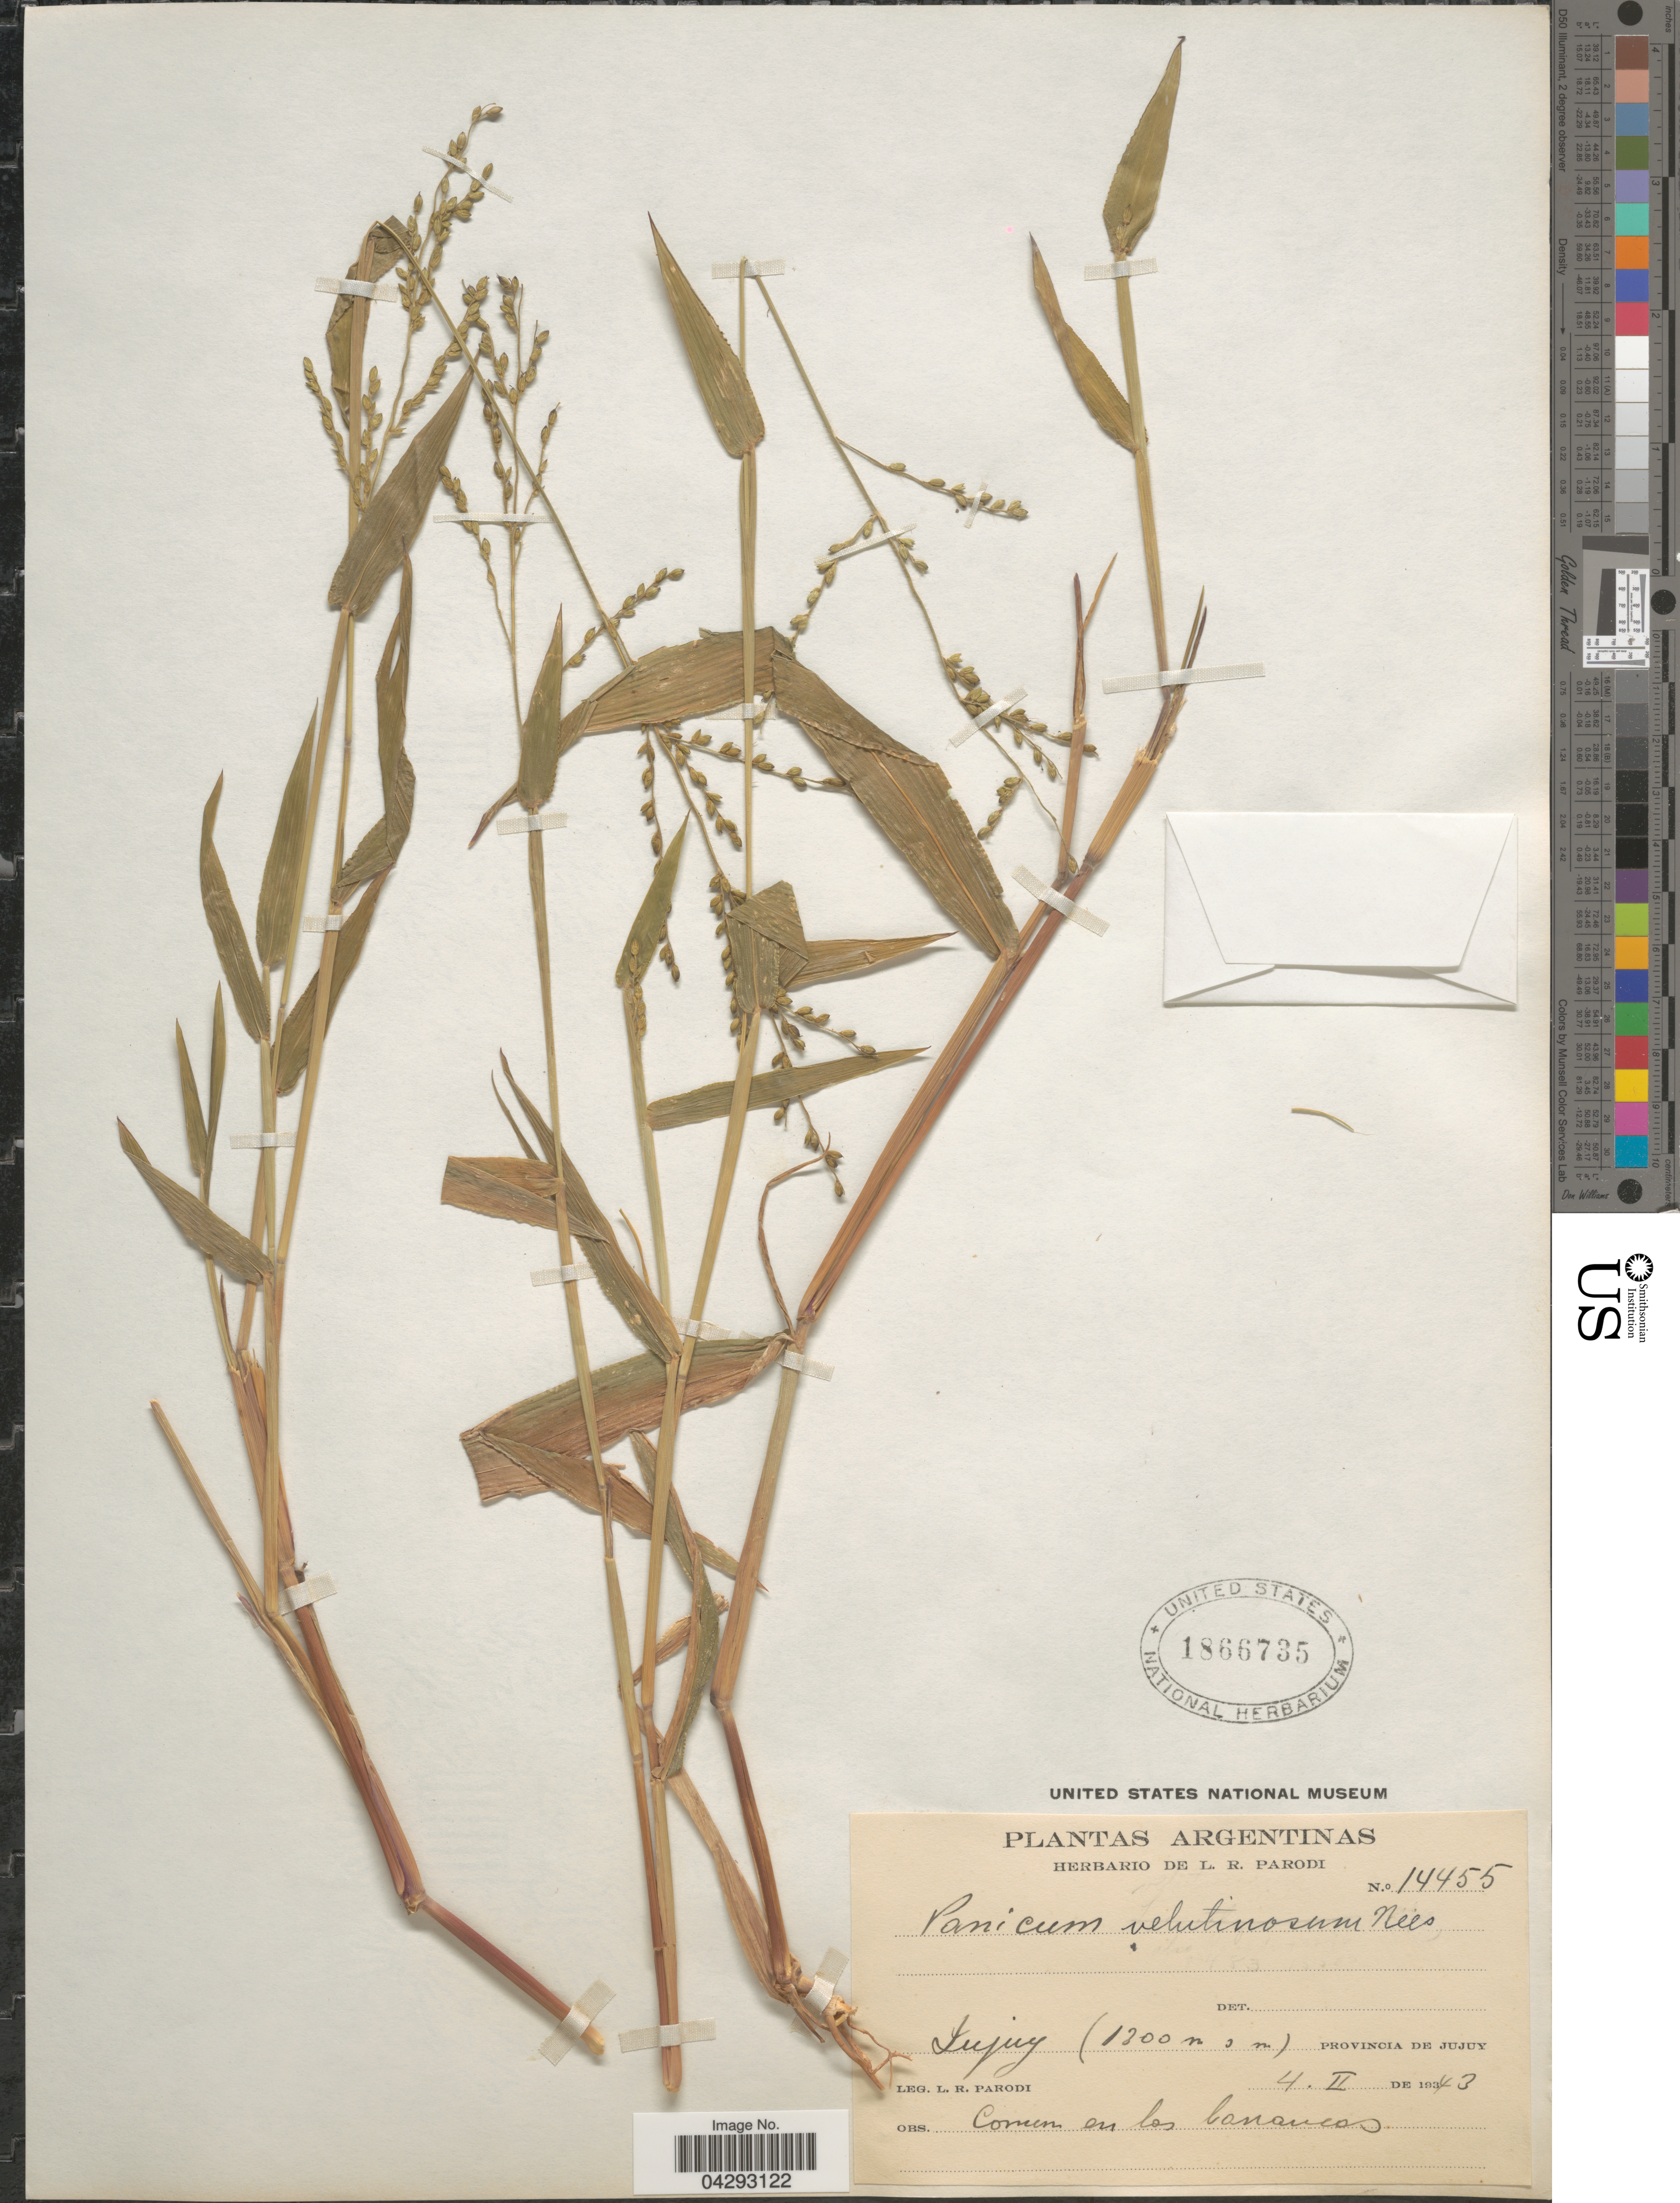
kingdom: Plantae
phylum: Tracheophyta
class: Liliopsida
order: Poales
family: Poaceae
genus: Urochloa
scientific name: Urochloa lorentziana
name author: (Mez) Morrone & Zuloaga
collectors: L. R. Parodi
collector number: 14455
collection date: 1943-02-04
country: Argentina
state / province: Jujuy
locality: Jujuy.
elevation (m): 1300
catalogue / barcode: US 1866735